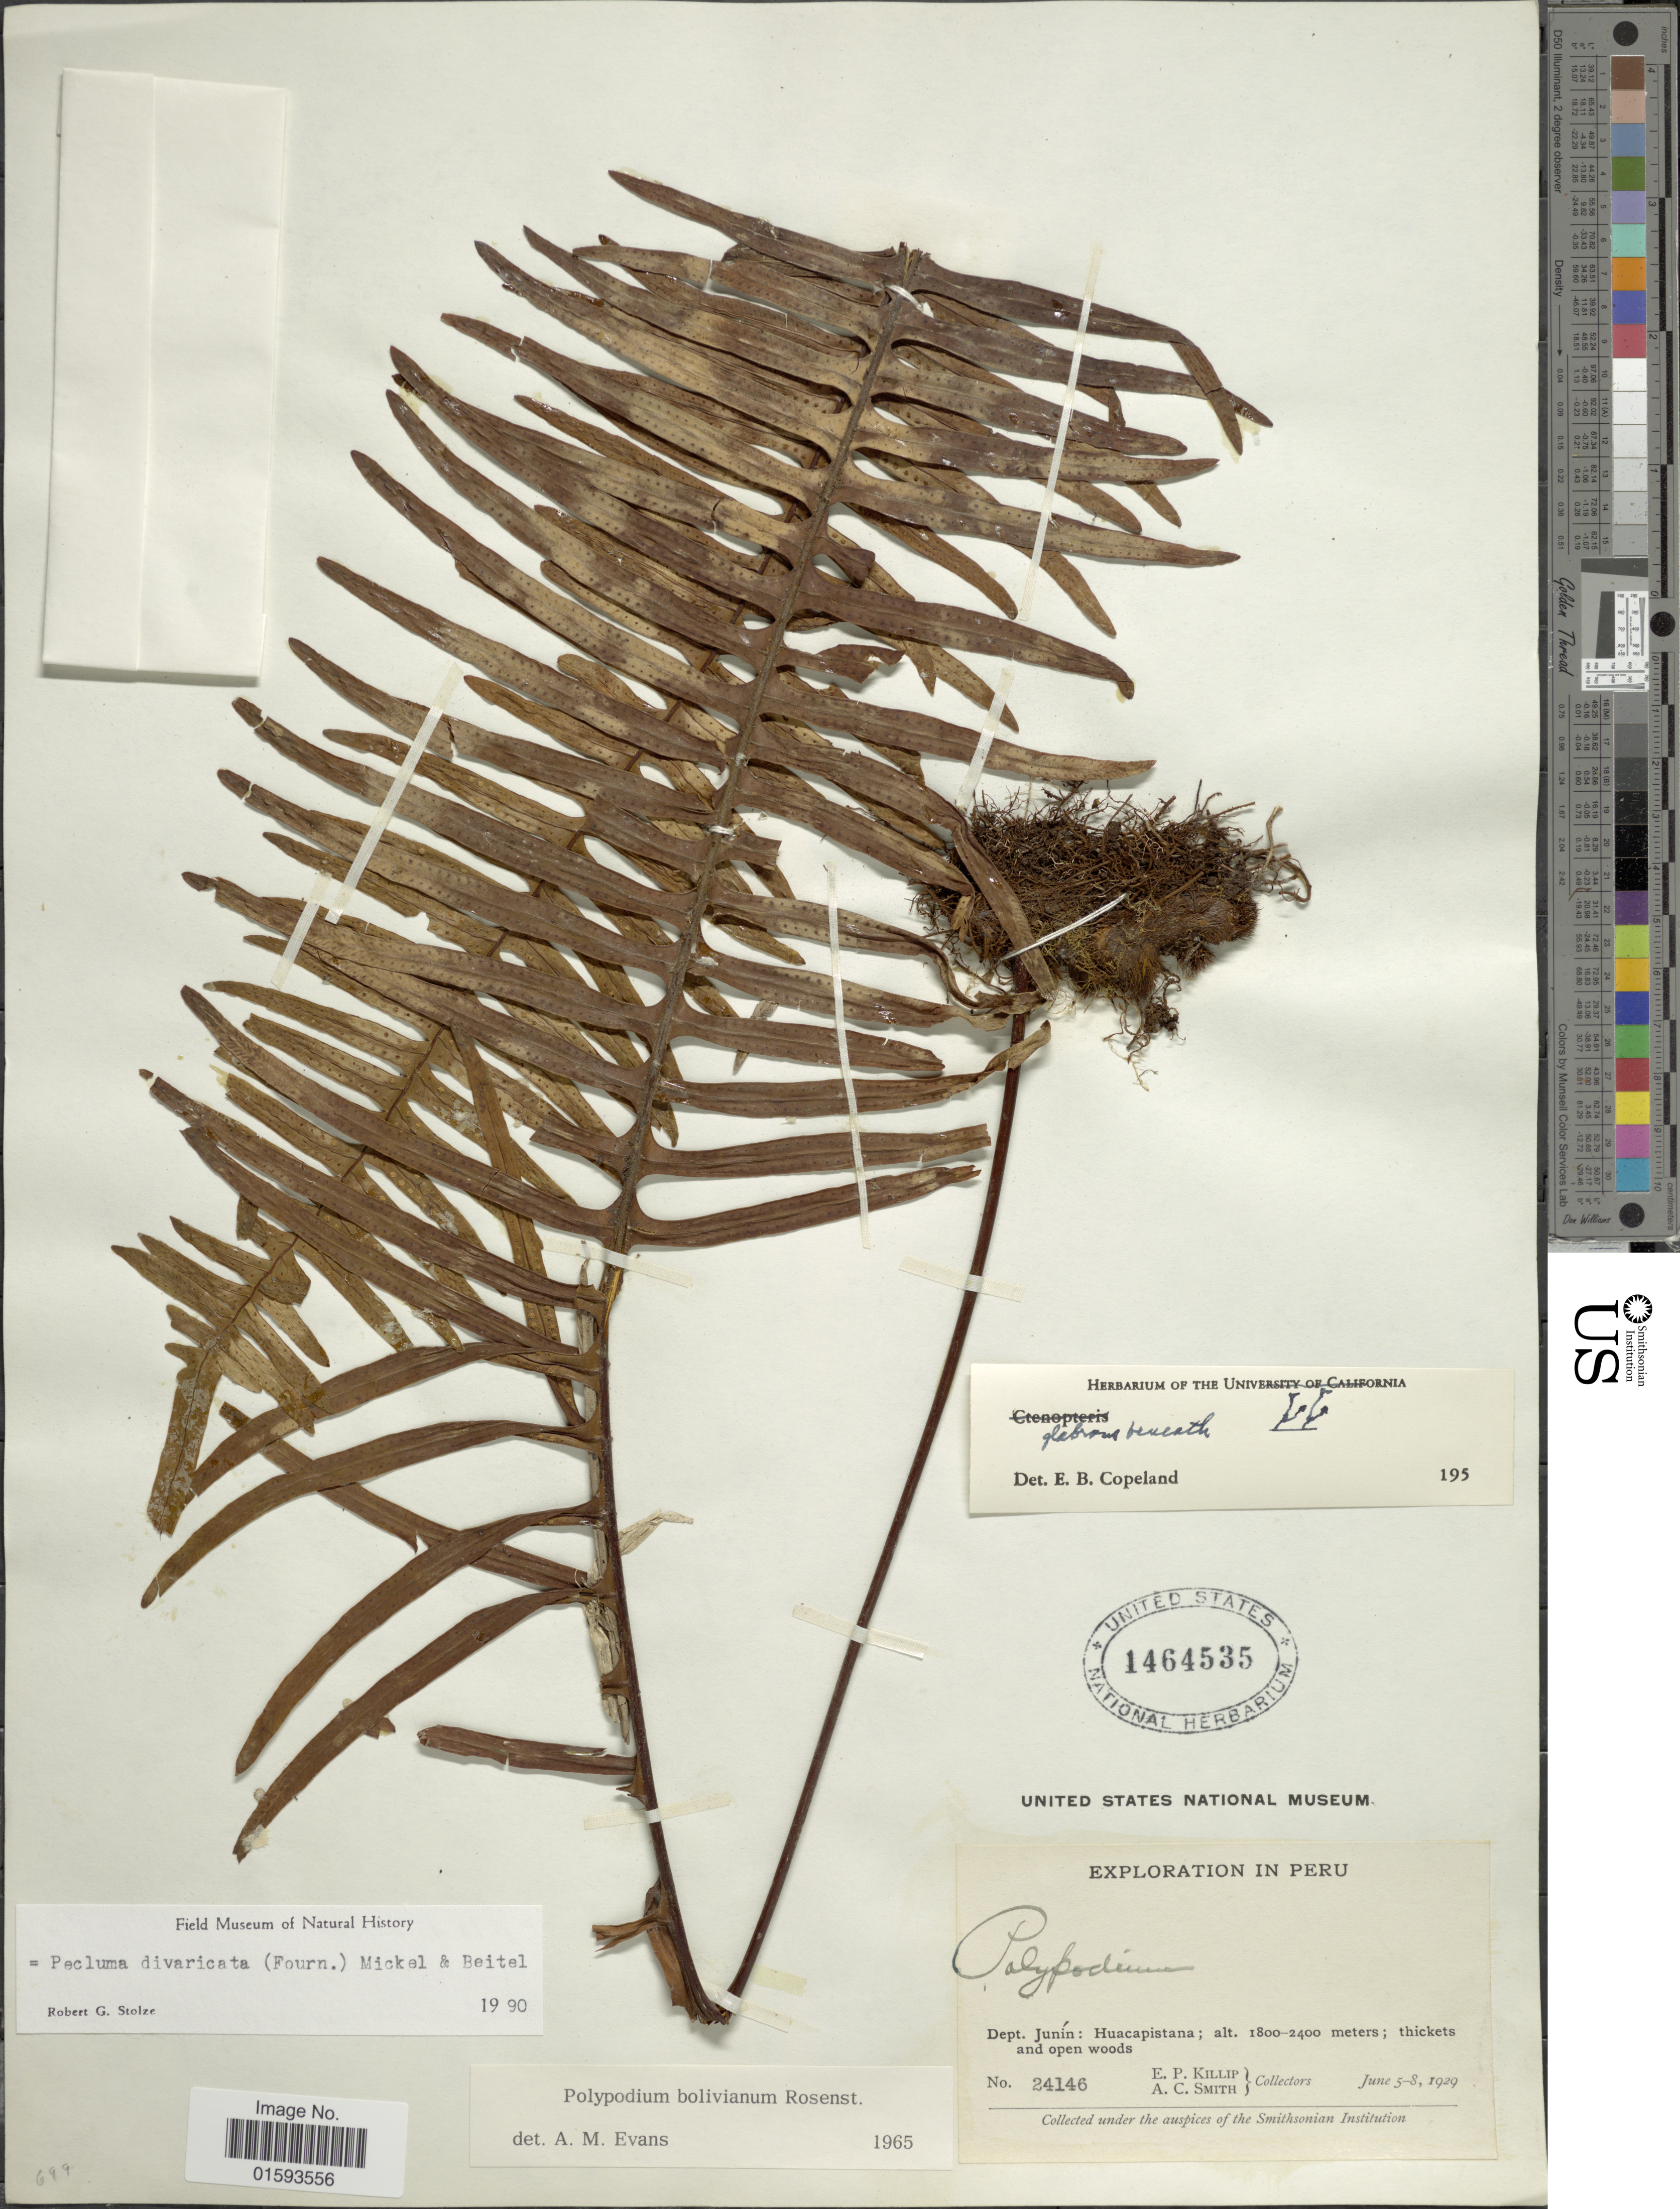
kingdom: Plantae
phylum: Tracheophyta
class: Polypodiopsida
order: Polypodiales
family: Polypodiaceae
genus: Pecluma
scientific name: Pecluma divaricata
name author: (E. Fourn.) Mickel & Beitel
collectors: E. P. Killip & A. C. Smith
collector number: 24146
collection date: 1929-06-05/1929-06-08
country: Peru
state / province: Junín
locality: Huacapistana; thickets and open woods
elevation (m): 1800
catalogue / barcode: US 1464535